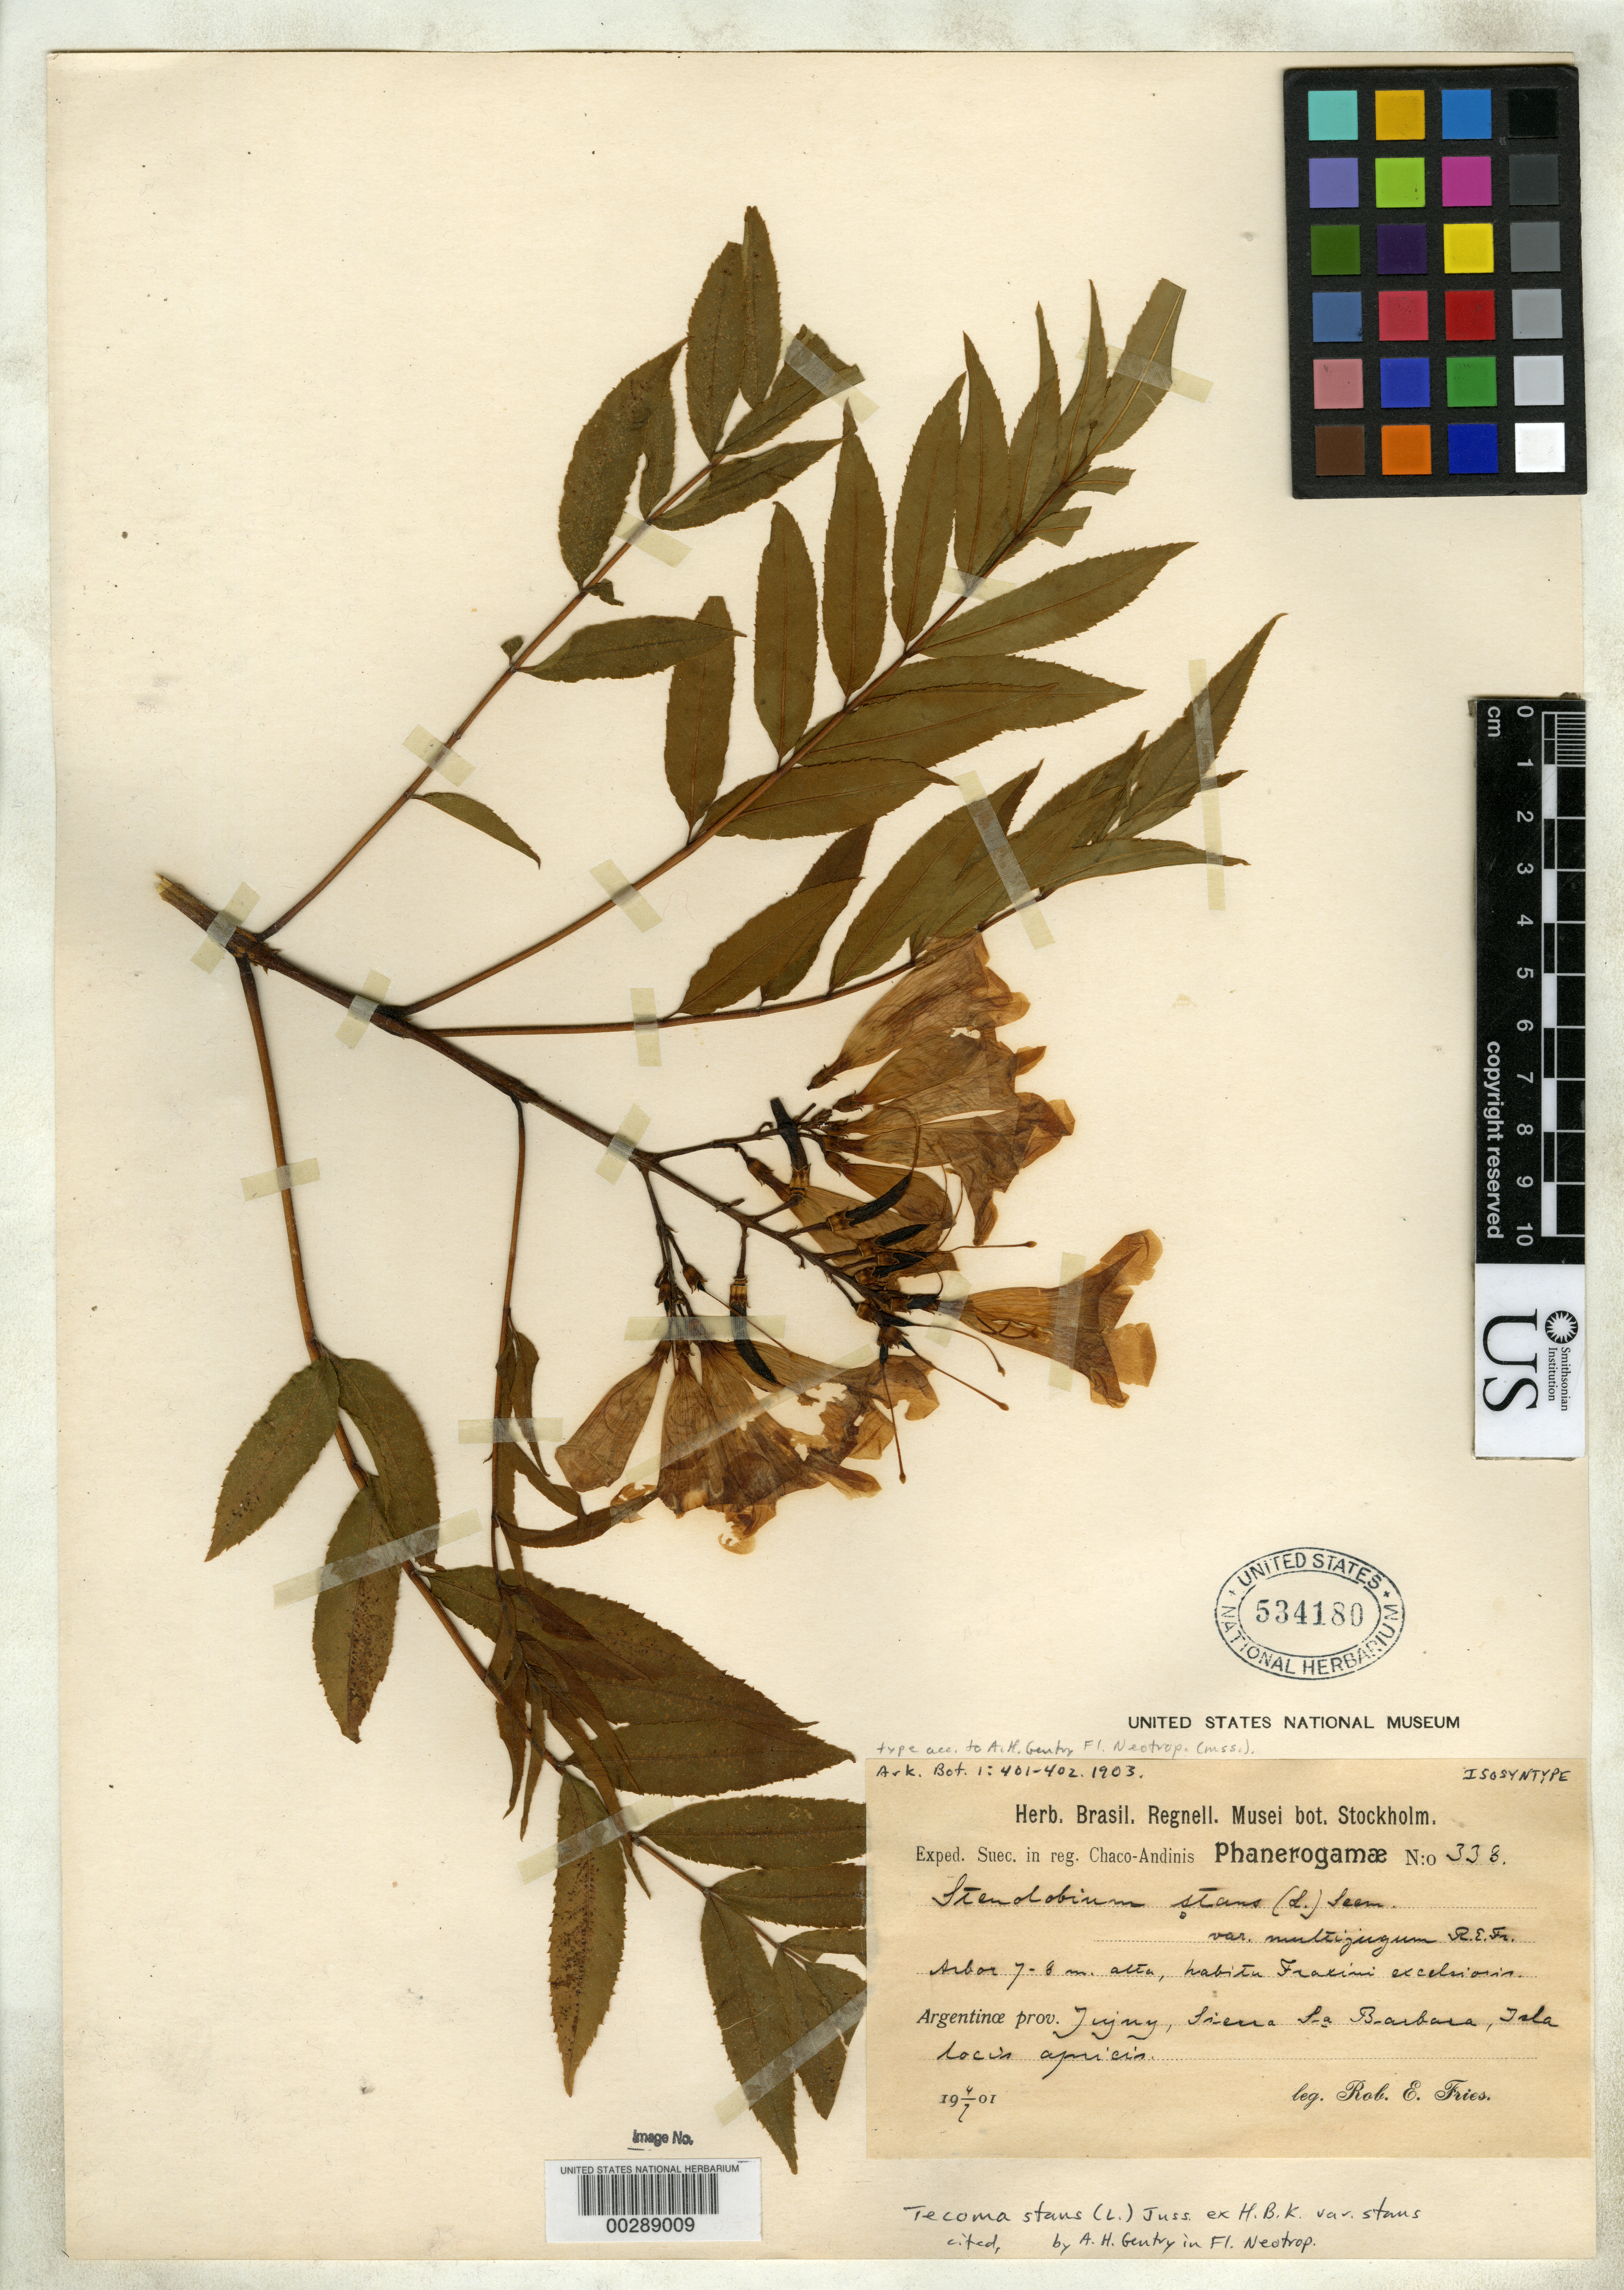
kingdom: Plantae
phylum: Tracheophyta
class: Magnoliopsida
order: Lamiales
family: Bignoniaceae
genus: Stenolobium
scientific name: Stenolobium stans var. multijugum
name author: R.E. Fr.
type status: Isosyntype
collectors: R. E. Fries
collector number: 338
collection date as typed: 04 Jul 1901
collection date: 1901-07-04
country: Argentina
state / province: Chaco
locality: Chaco - Andinis region, Jujuy, Sierra la Barbara.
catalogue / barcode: US 534180